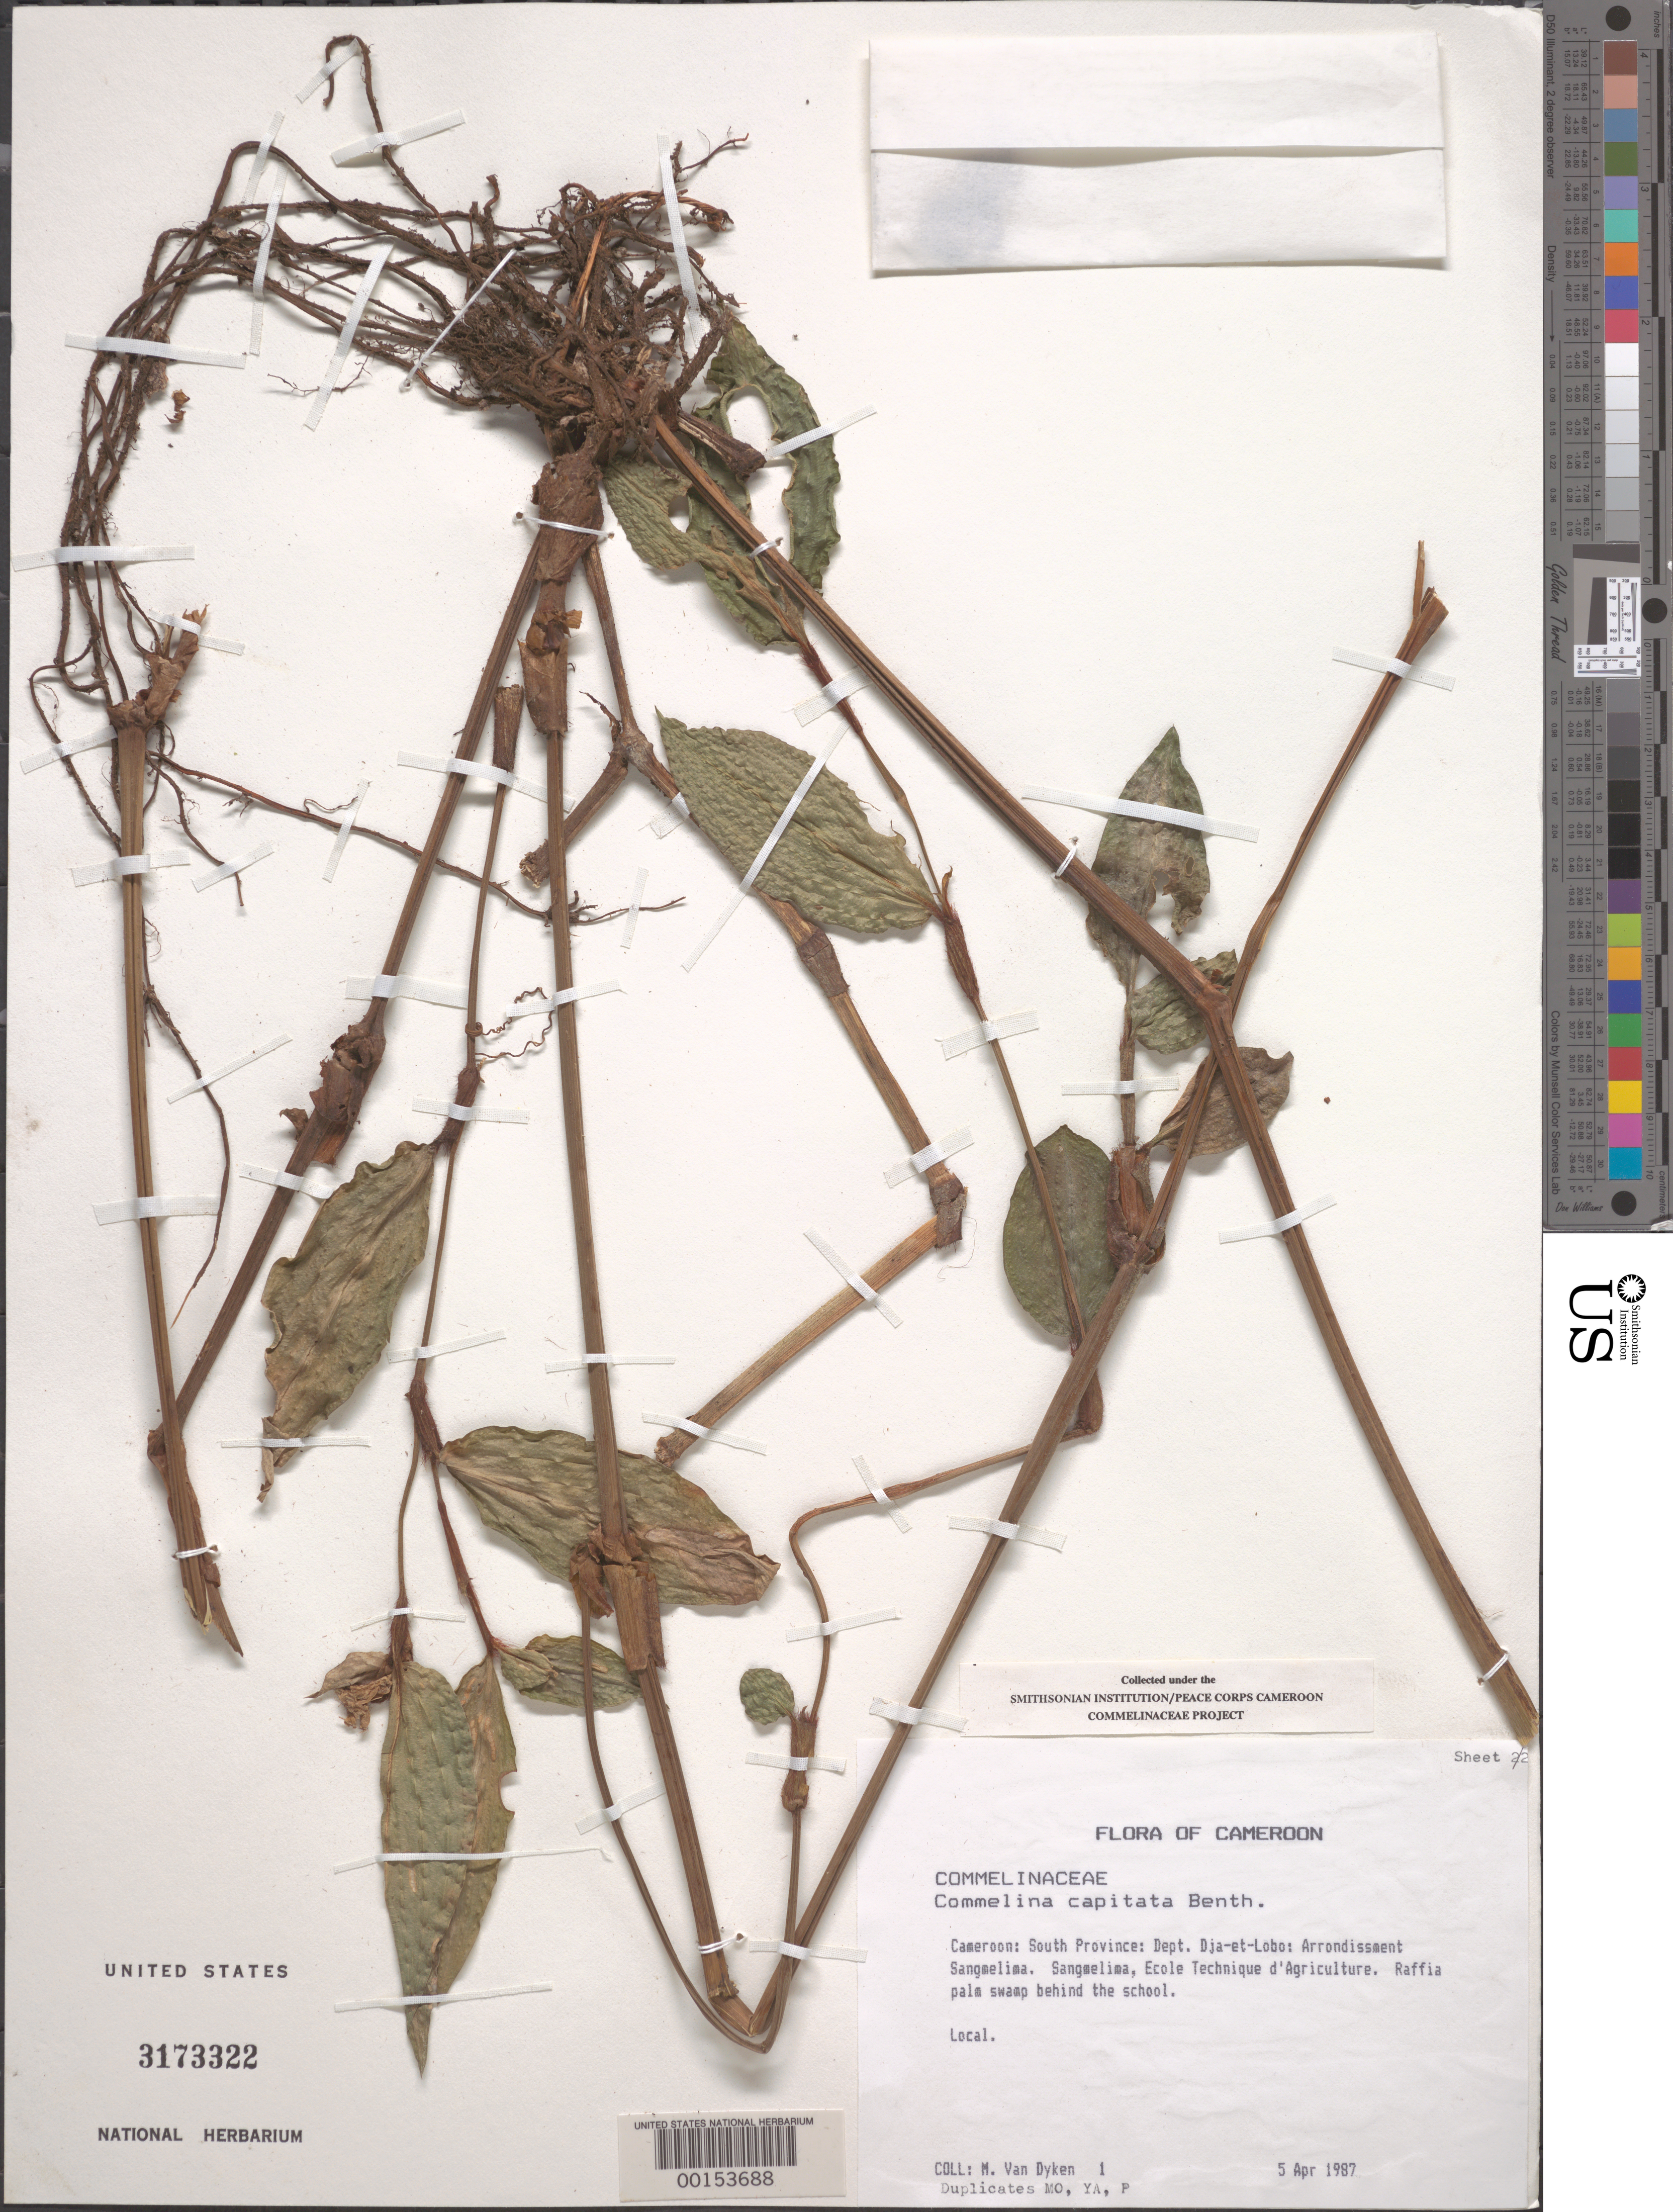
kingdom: Plantae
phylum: Tracheophyta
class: Liliopsida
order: Commelinales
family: Commelinaceae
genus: Commelina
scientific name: Commelina capitata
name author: Benth.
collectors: M. Van Dyken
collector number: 1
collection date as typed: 05 Apr 1987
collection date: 1987-04-05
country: Cameroon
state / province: Sud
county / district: Dja-et-lobo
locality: Arrondissment sangmelima, sangmelina, ecole technique d'agriculture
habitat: Raffia palm swamp behind school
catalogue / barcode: US 3173322